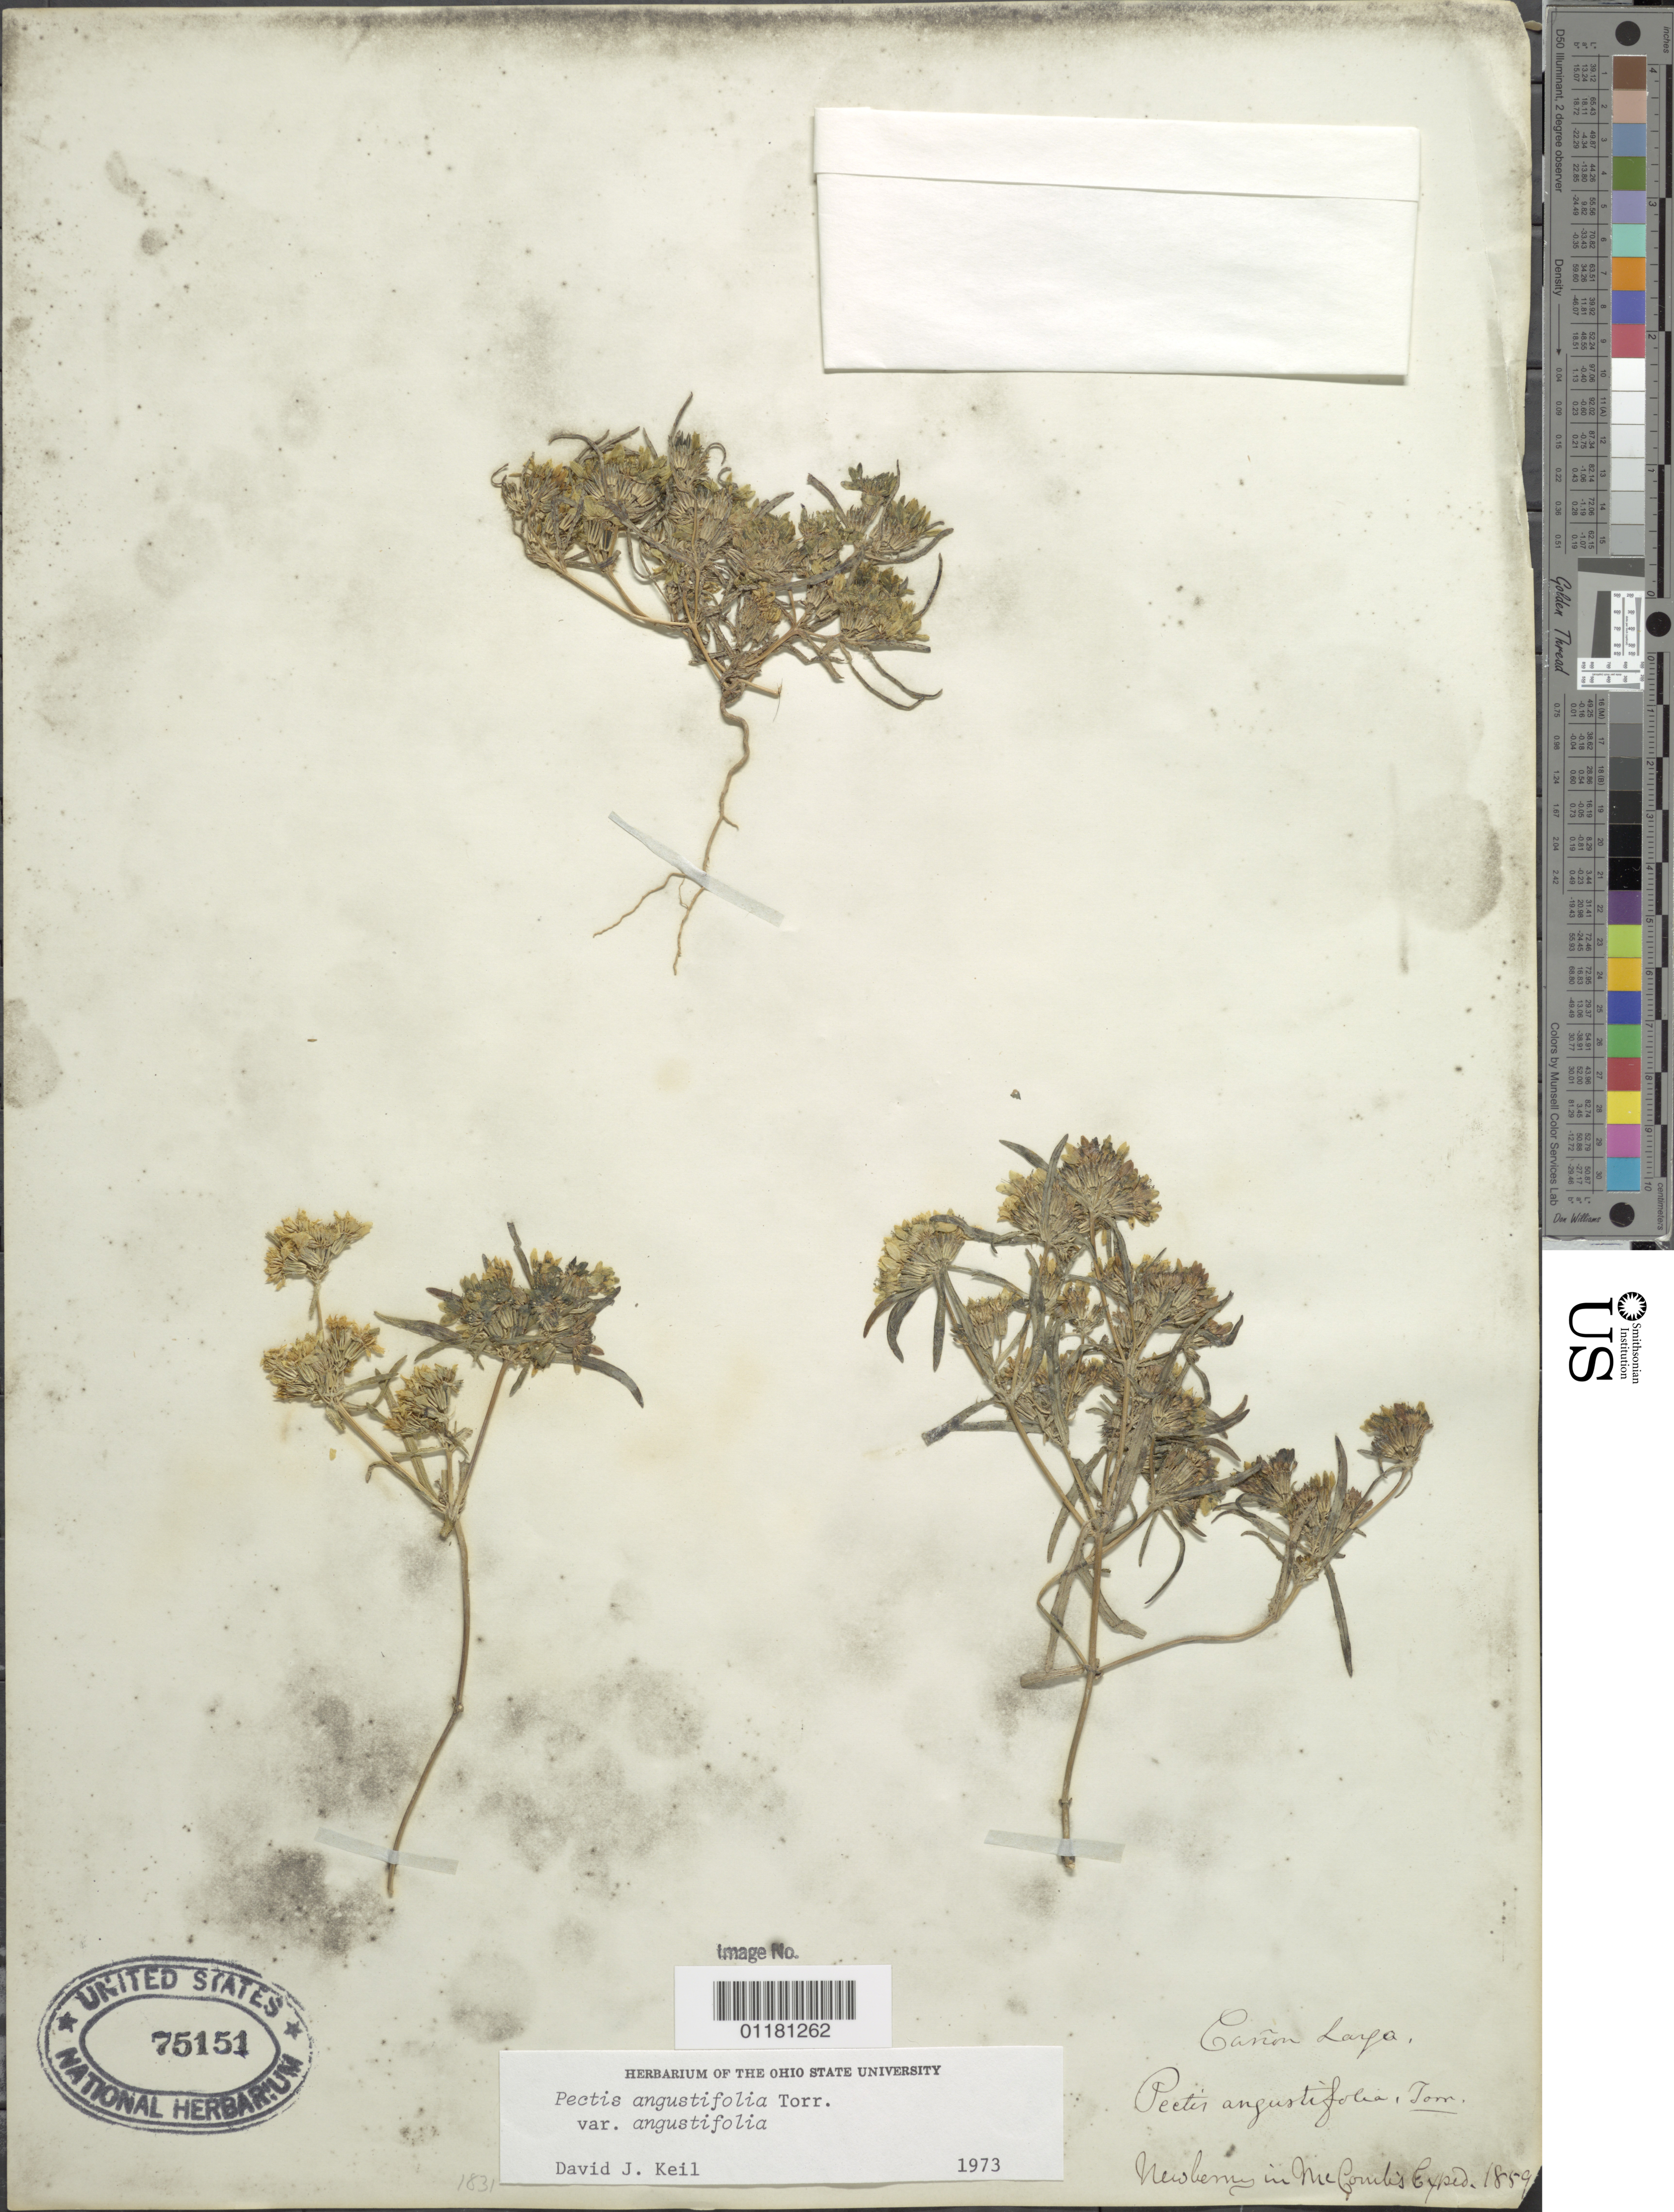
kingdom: Plantae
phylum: Tracheophyta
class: Magnoliopsida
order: Asterales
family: Asteraceae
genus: Pectis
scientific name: Pectis angustifolia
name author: Torr.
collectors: J. S. Newberry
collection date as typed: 1859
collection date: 1859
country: United States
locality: Canyon Larga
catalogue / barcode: US 75151